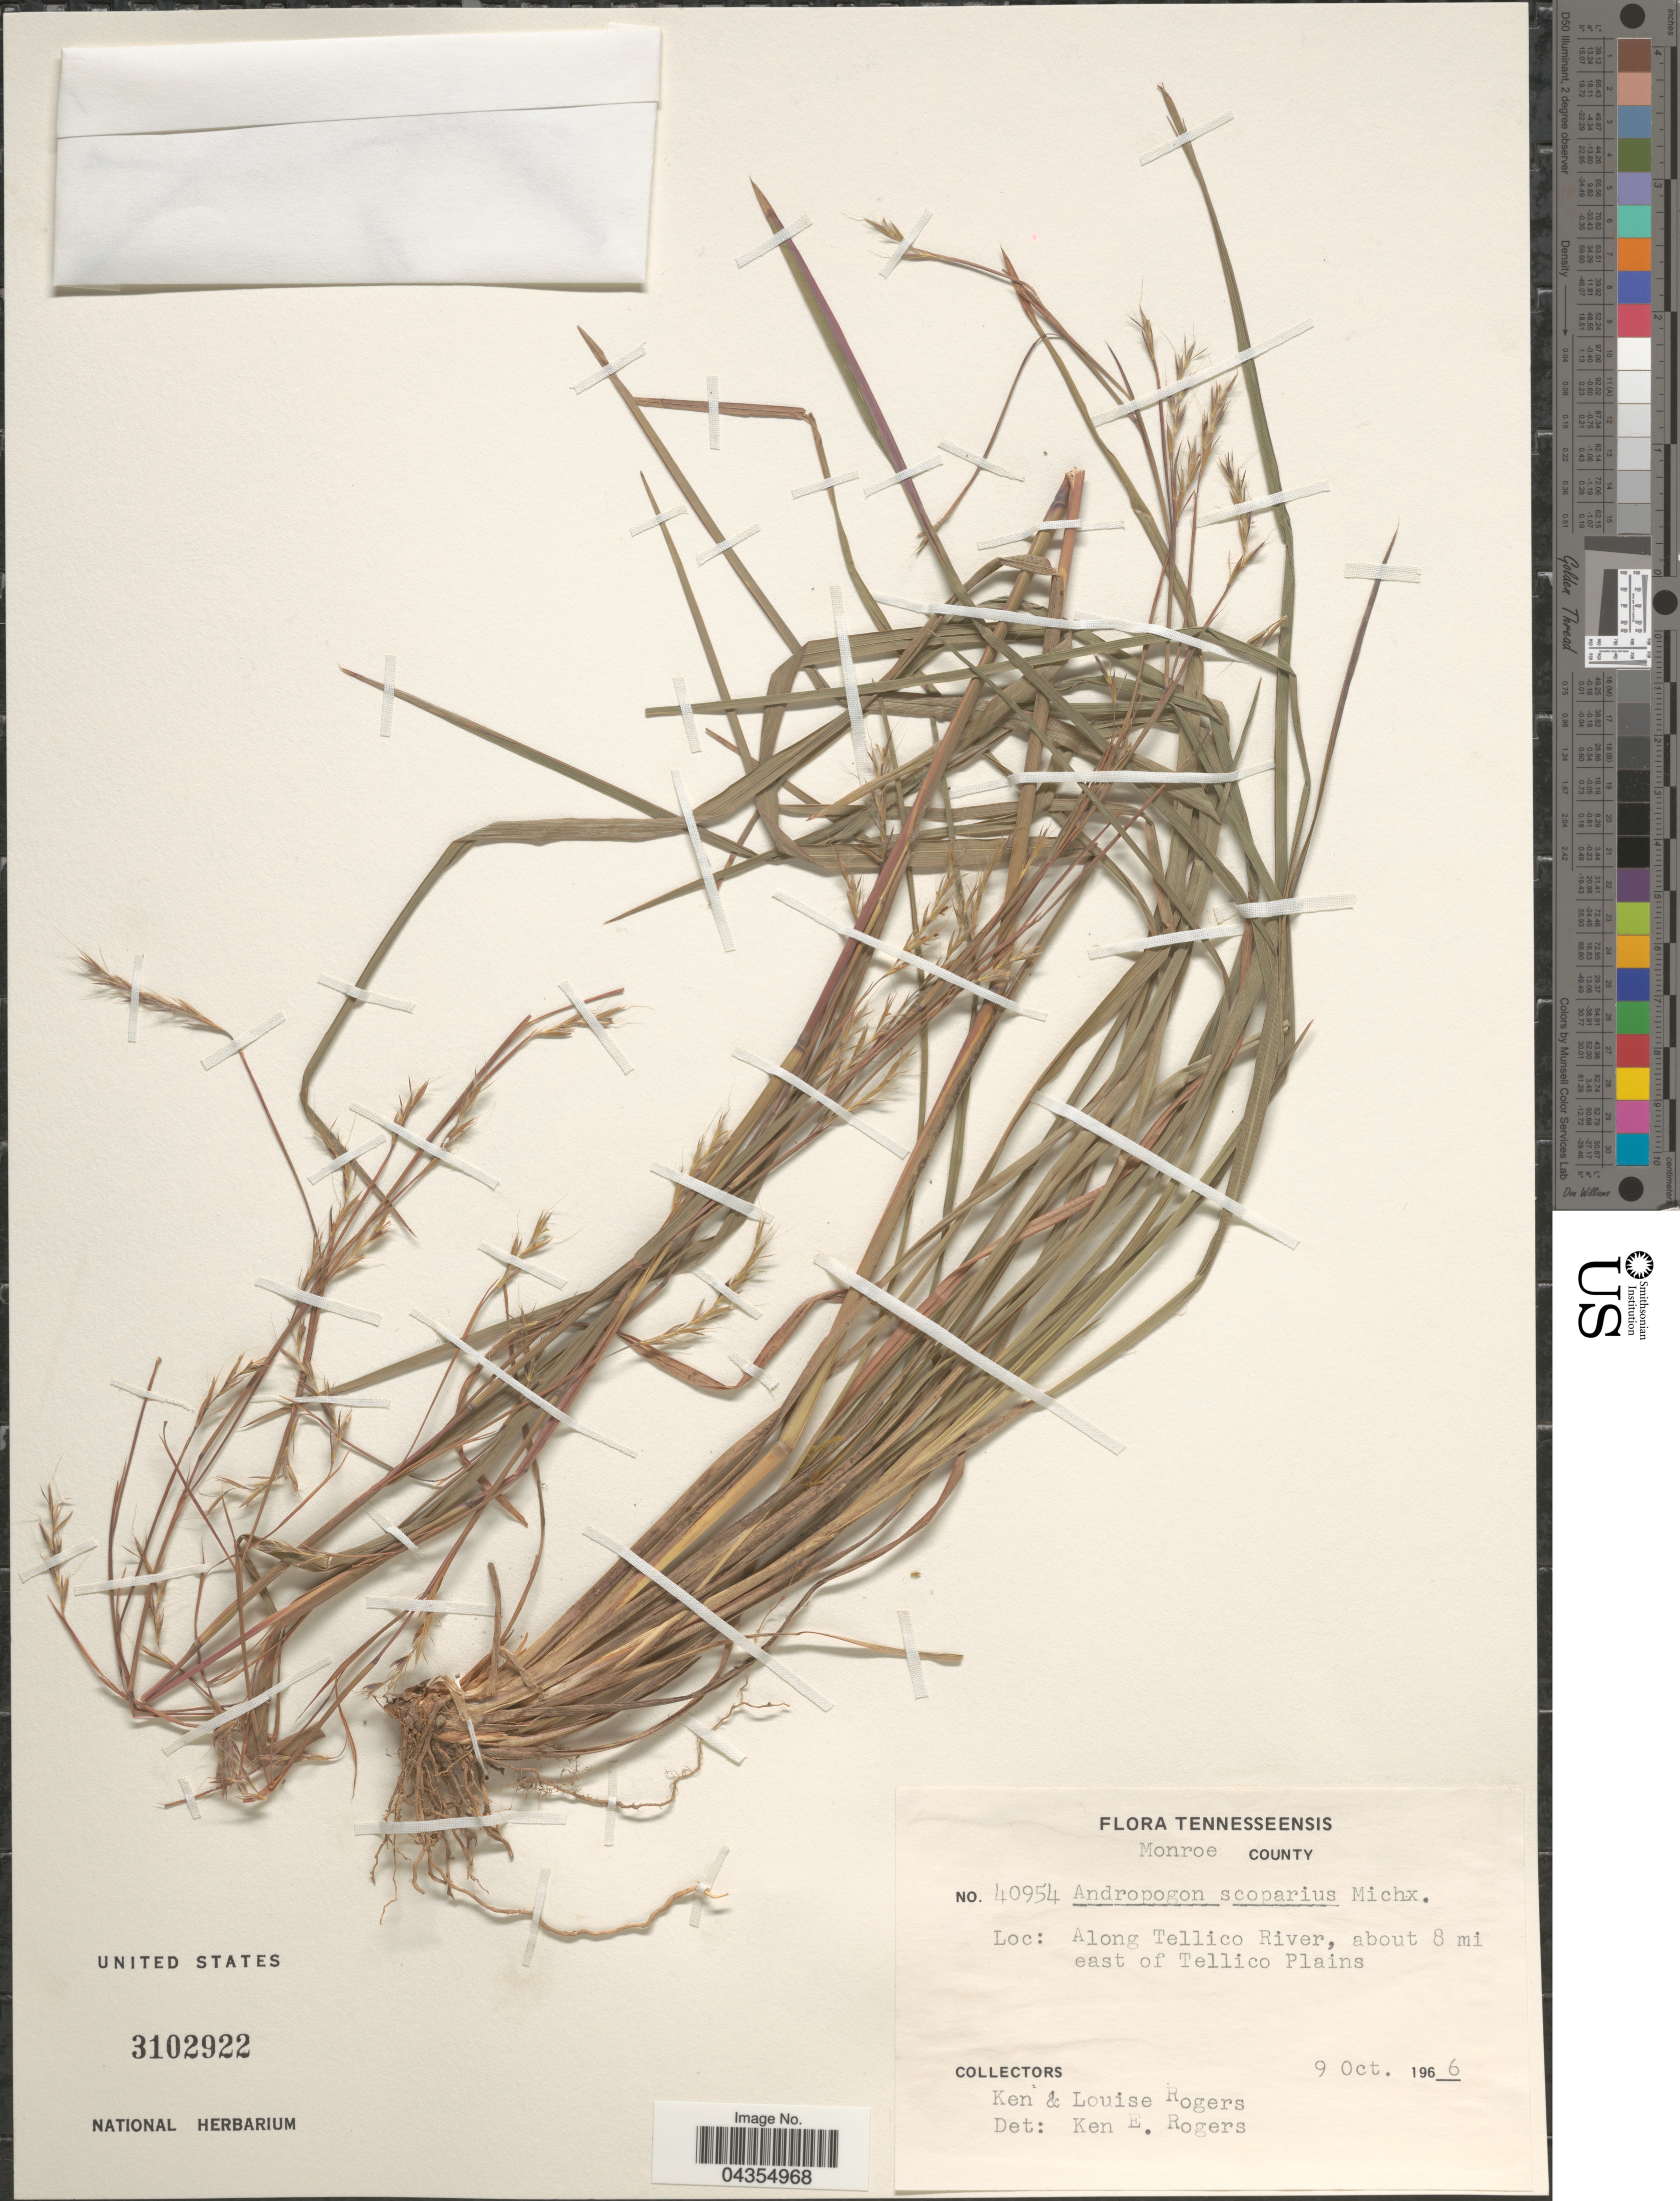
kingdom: Plantae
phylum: Tracheophyta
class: Liliopsida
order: Poales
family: Poaceae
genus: Schizachyrium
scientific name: Schizachyrium sanguineum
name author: (Retz.) Alston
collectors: K. Rogers & L. Rogers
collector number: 40954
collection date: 1966-10-09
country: United States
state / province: Tennessee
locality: Monroe County. Along Tellico River, about 8 mi east of Tellico Plains.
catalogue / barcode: US 3102922